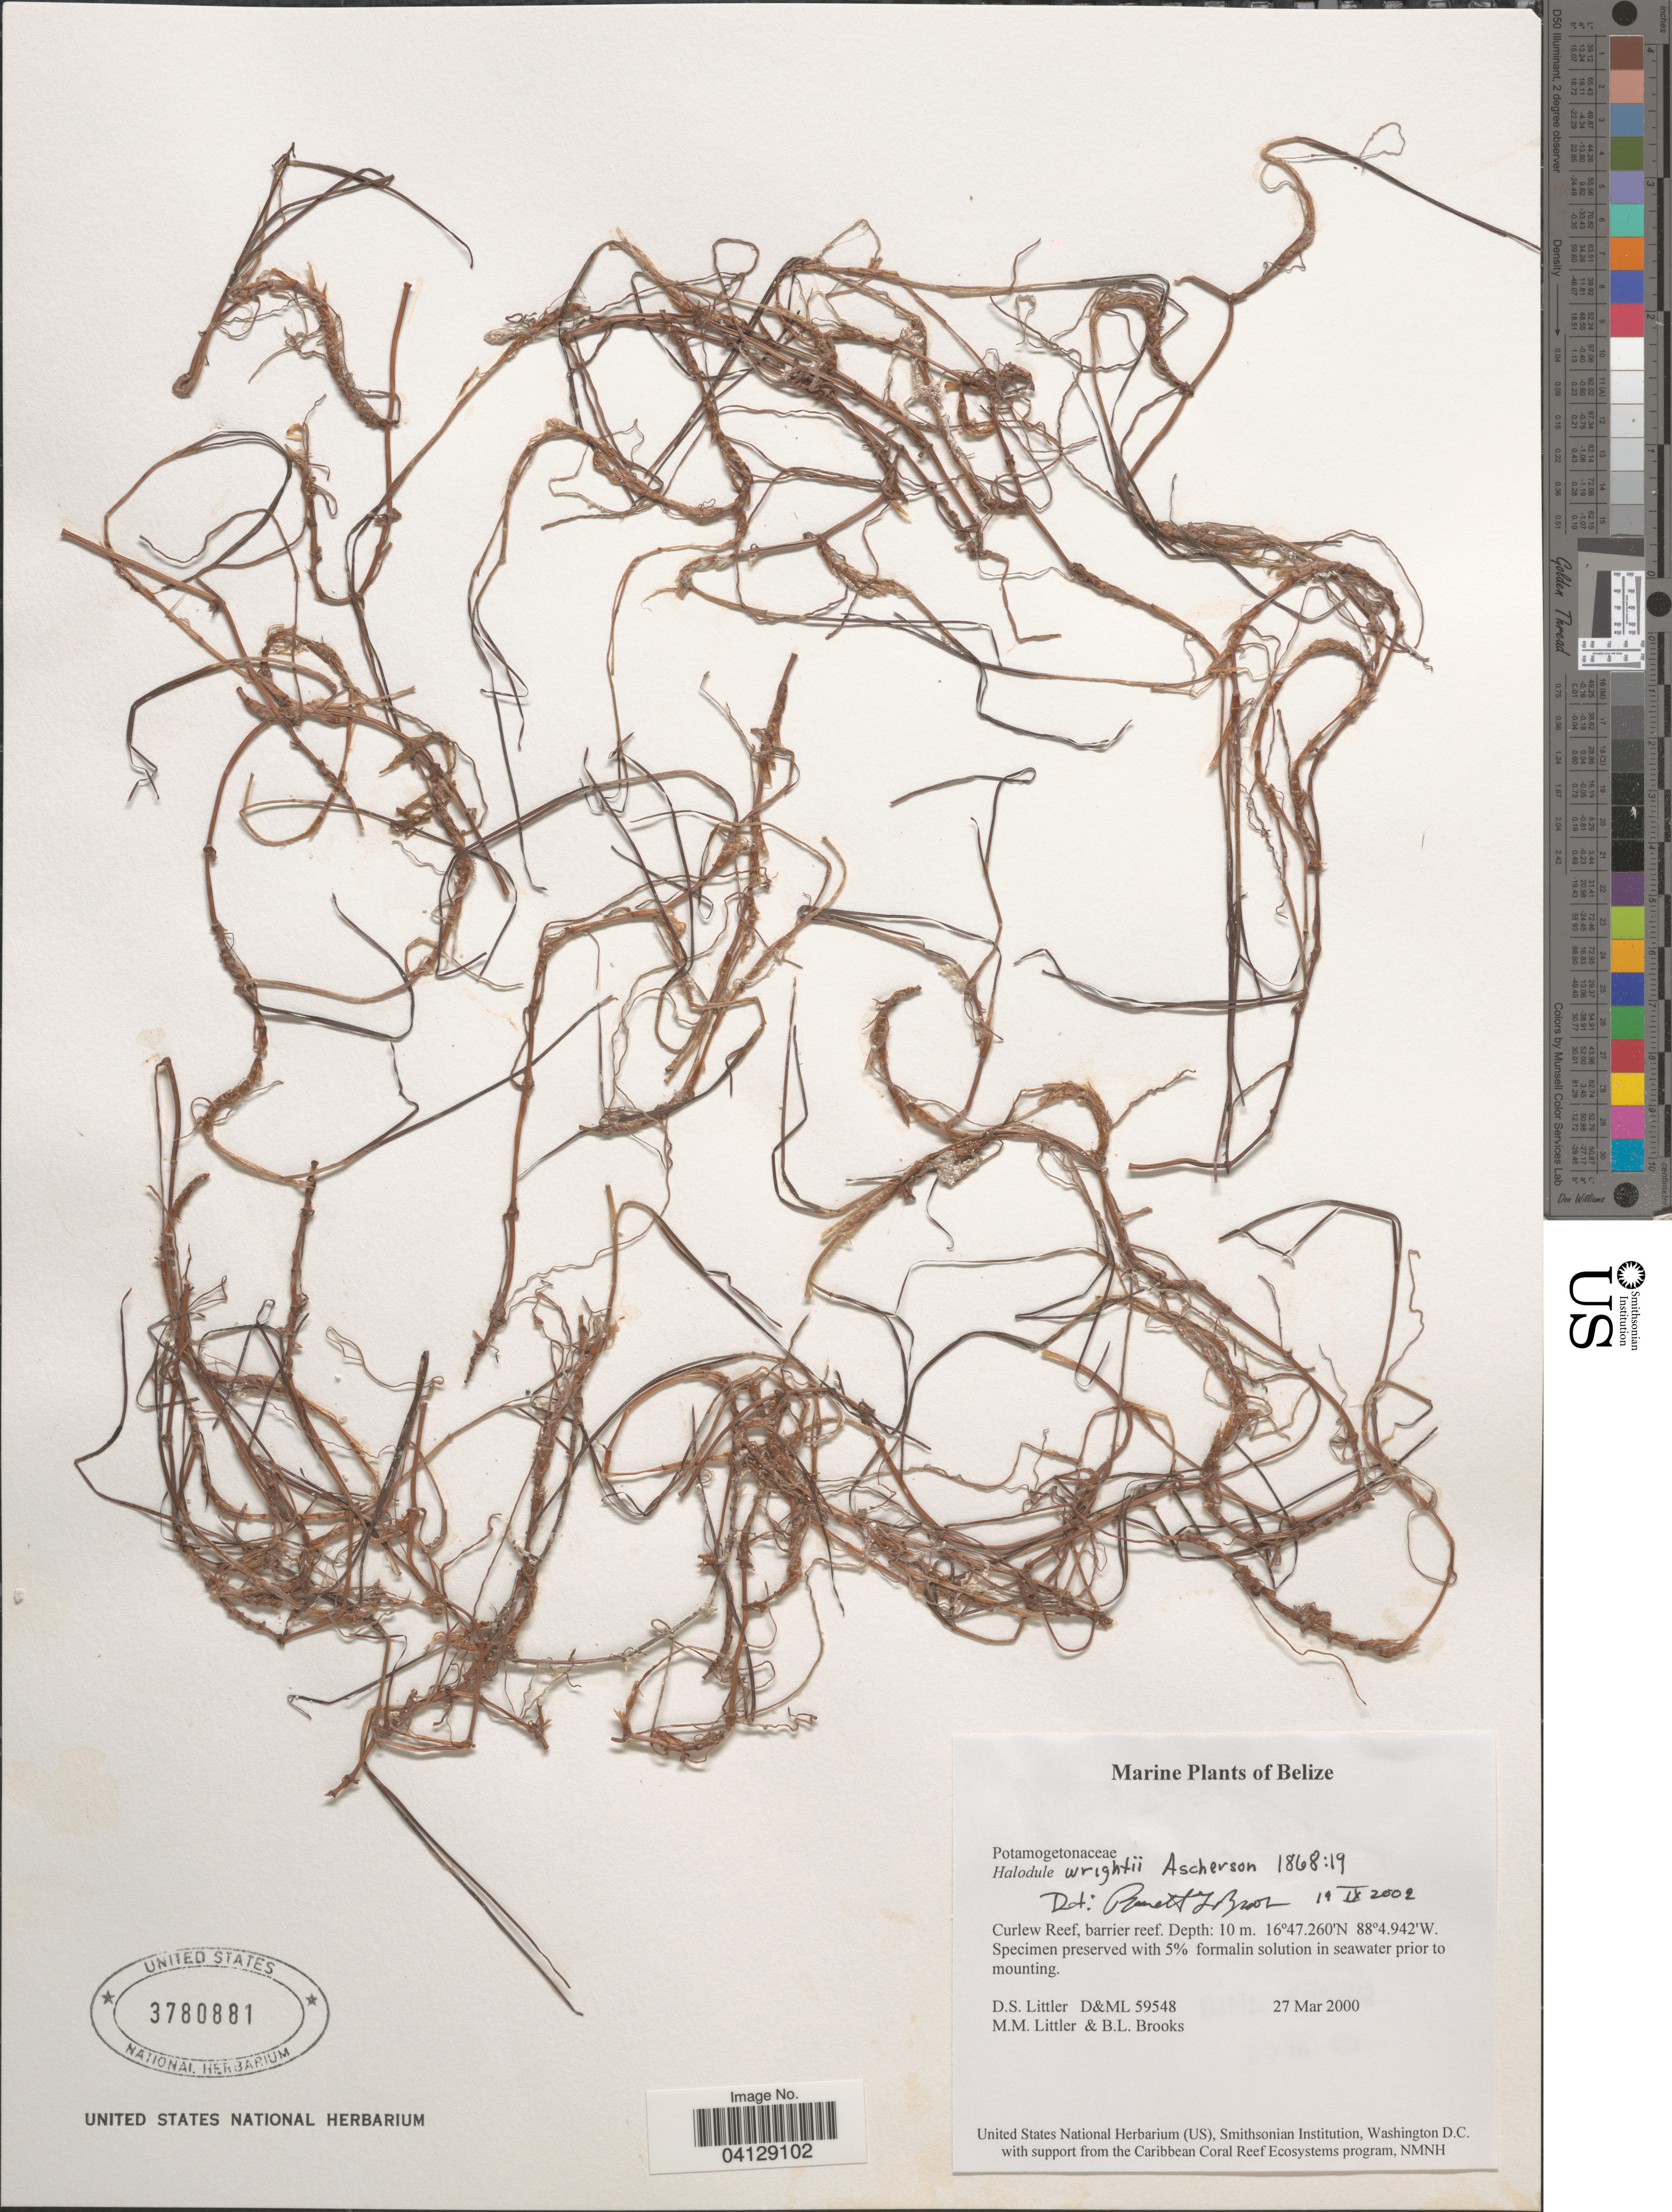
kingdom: Plantae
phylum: Tracheophyta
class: Liliopsida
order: Alismatales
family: Cymodoceaceae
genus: Halodule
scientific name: Halodule wrightii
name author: Asch.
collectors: D. S. Littler & B. Brooks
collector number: D&ML59548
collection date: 2000-03-27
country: Belize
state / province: Belize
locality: Curlew Reef, barrier reef.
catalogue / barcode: US 3780881